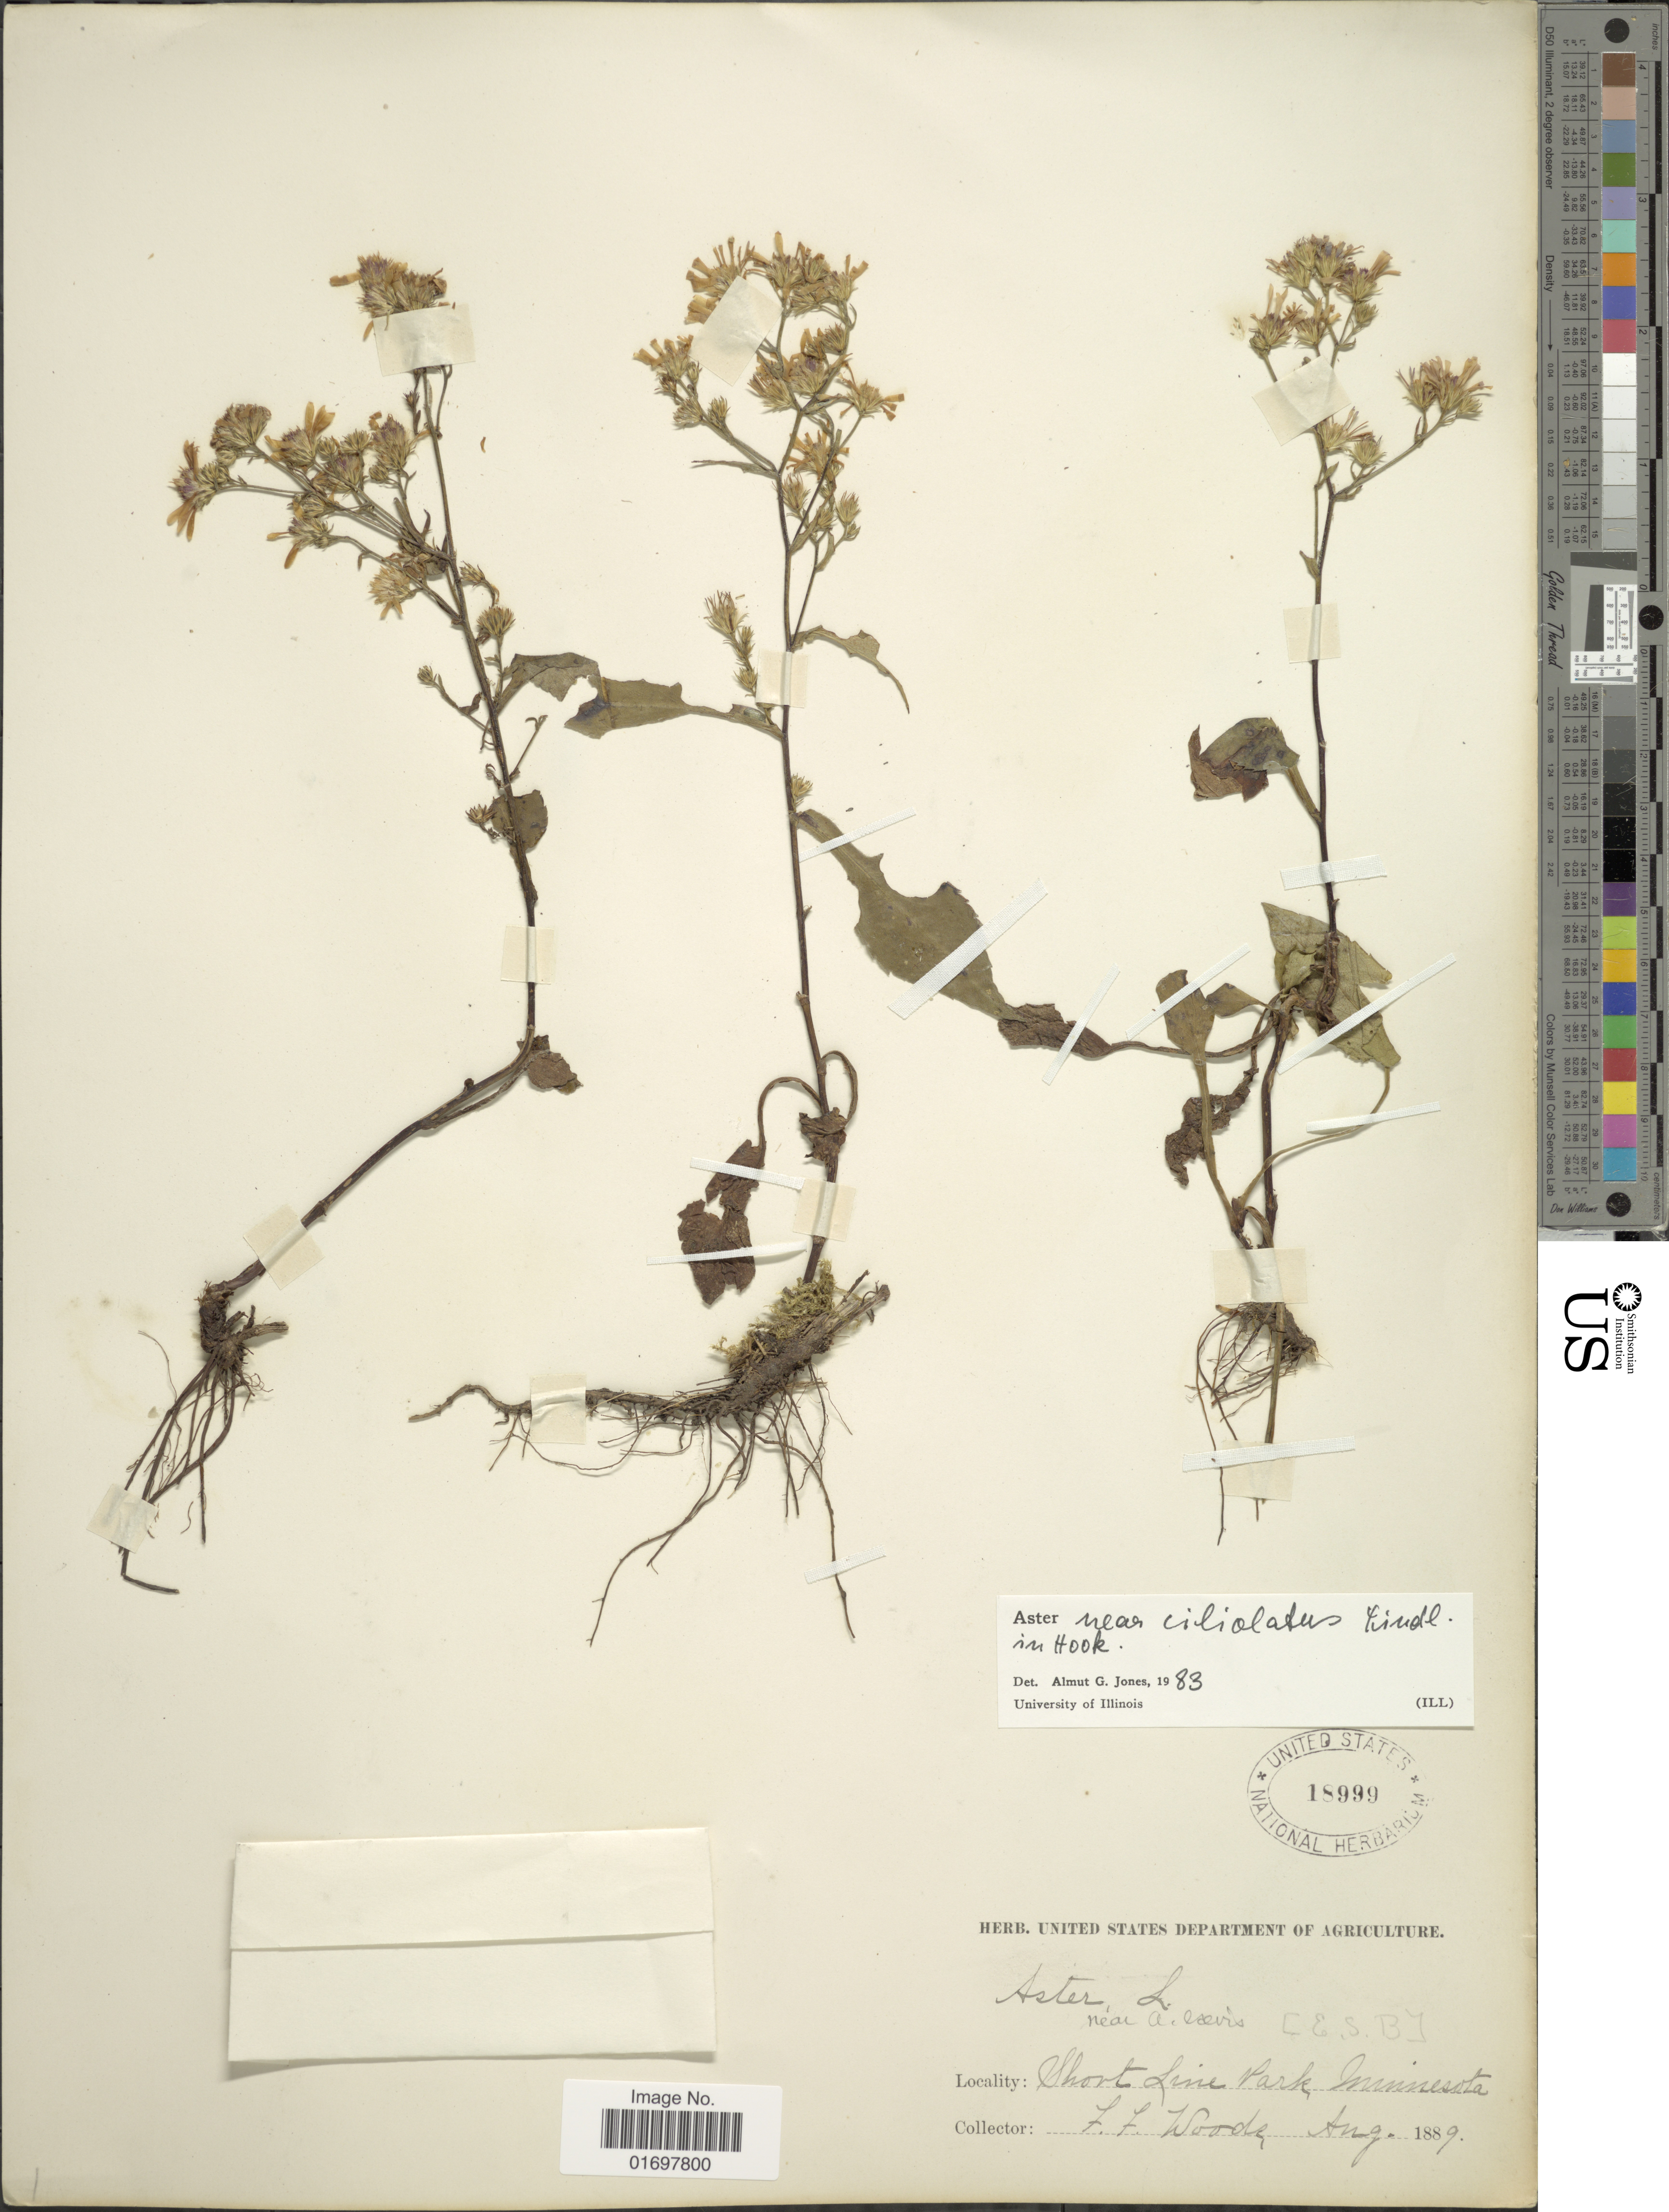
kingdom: Plantae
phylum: Tracheophyta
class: Magnoliopsida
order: Asterales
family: Asteraceae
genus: Symphyotrichum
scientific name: Symphyotrichum ciliolatum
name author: (Lindl.) Á. Löve & D. Löve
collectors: F. Woods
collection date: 1889-08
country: United States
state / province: Minnesota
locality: Short Line Park Minnesota.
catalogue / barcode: US 18999